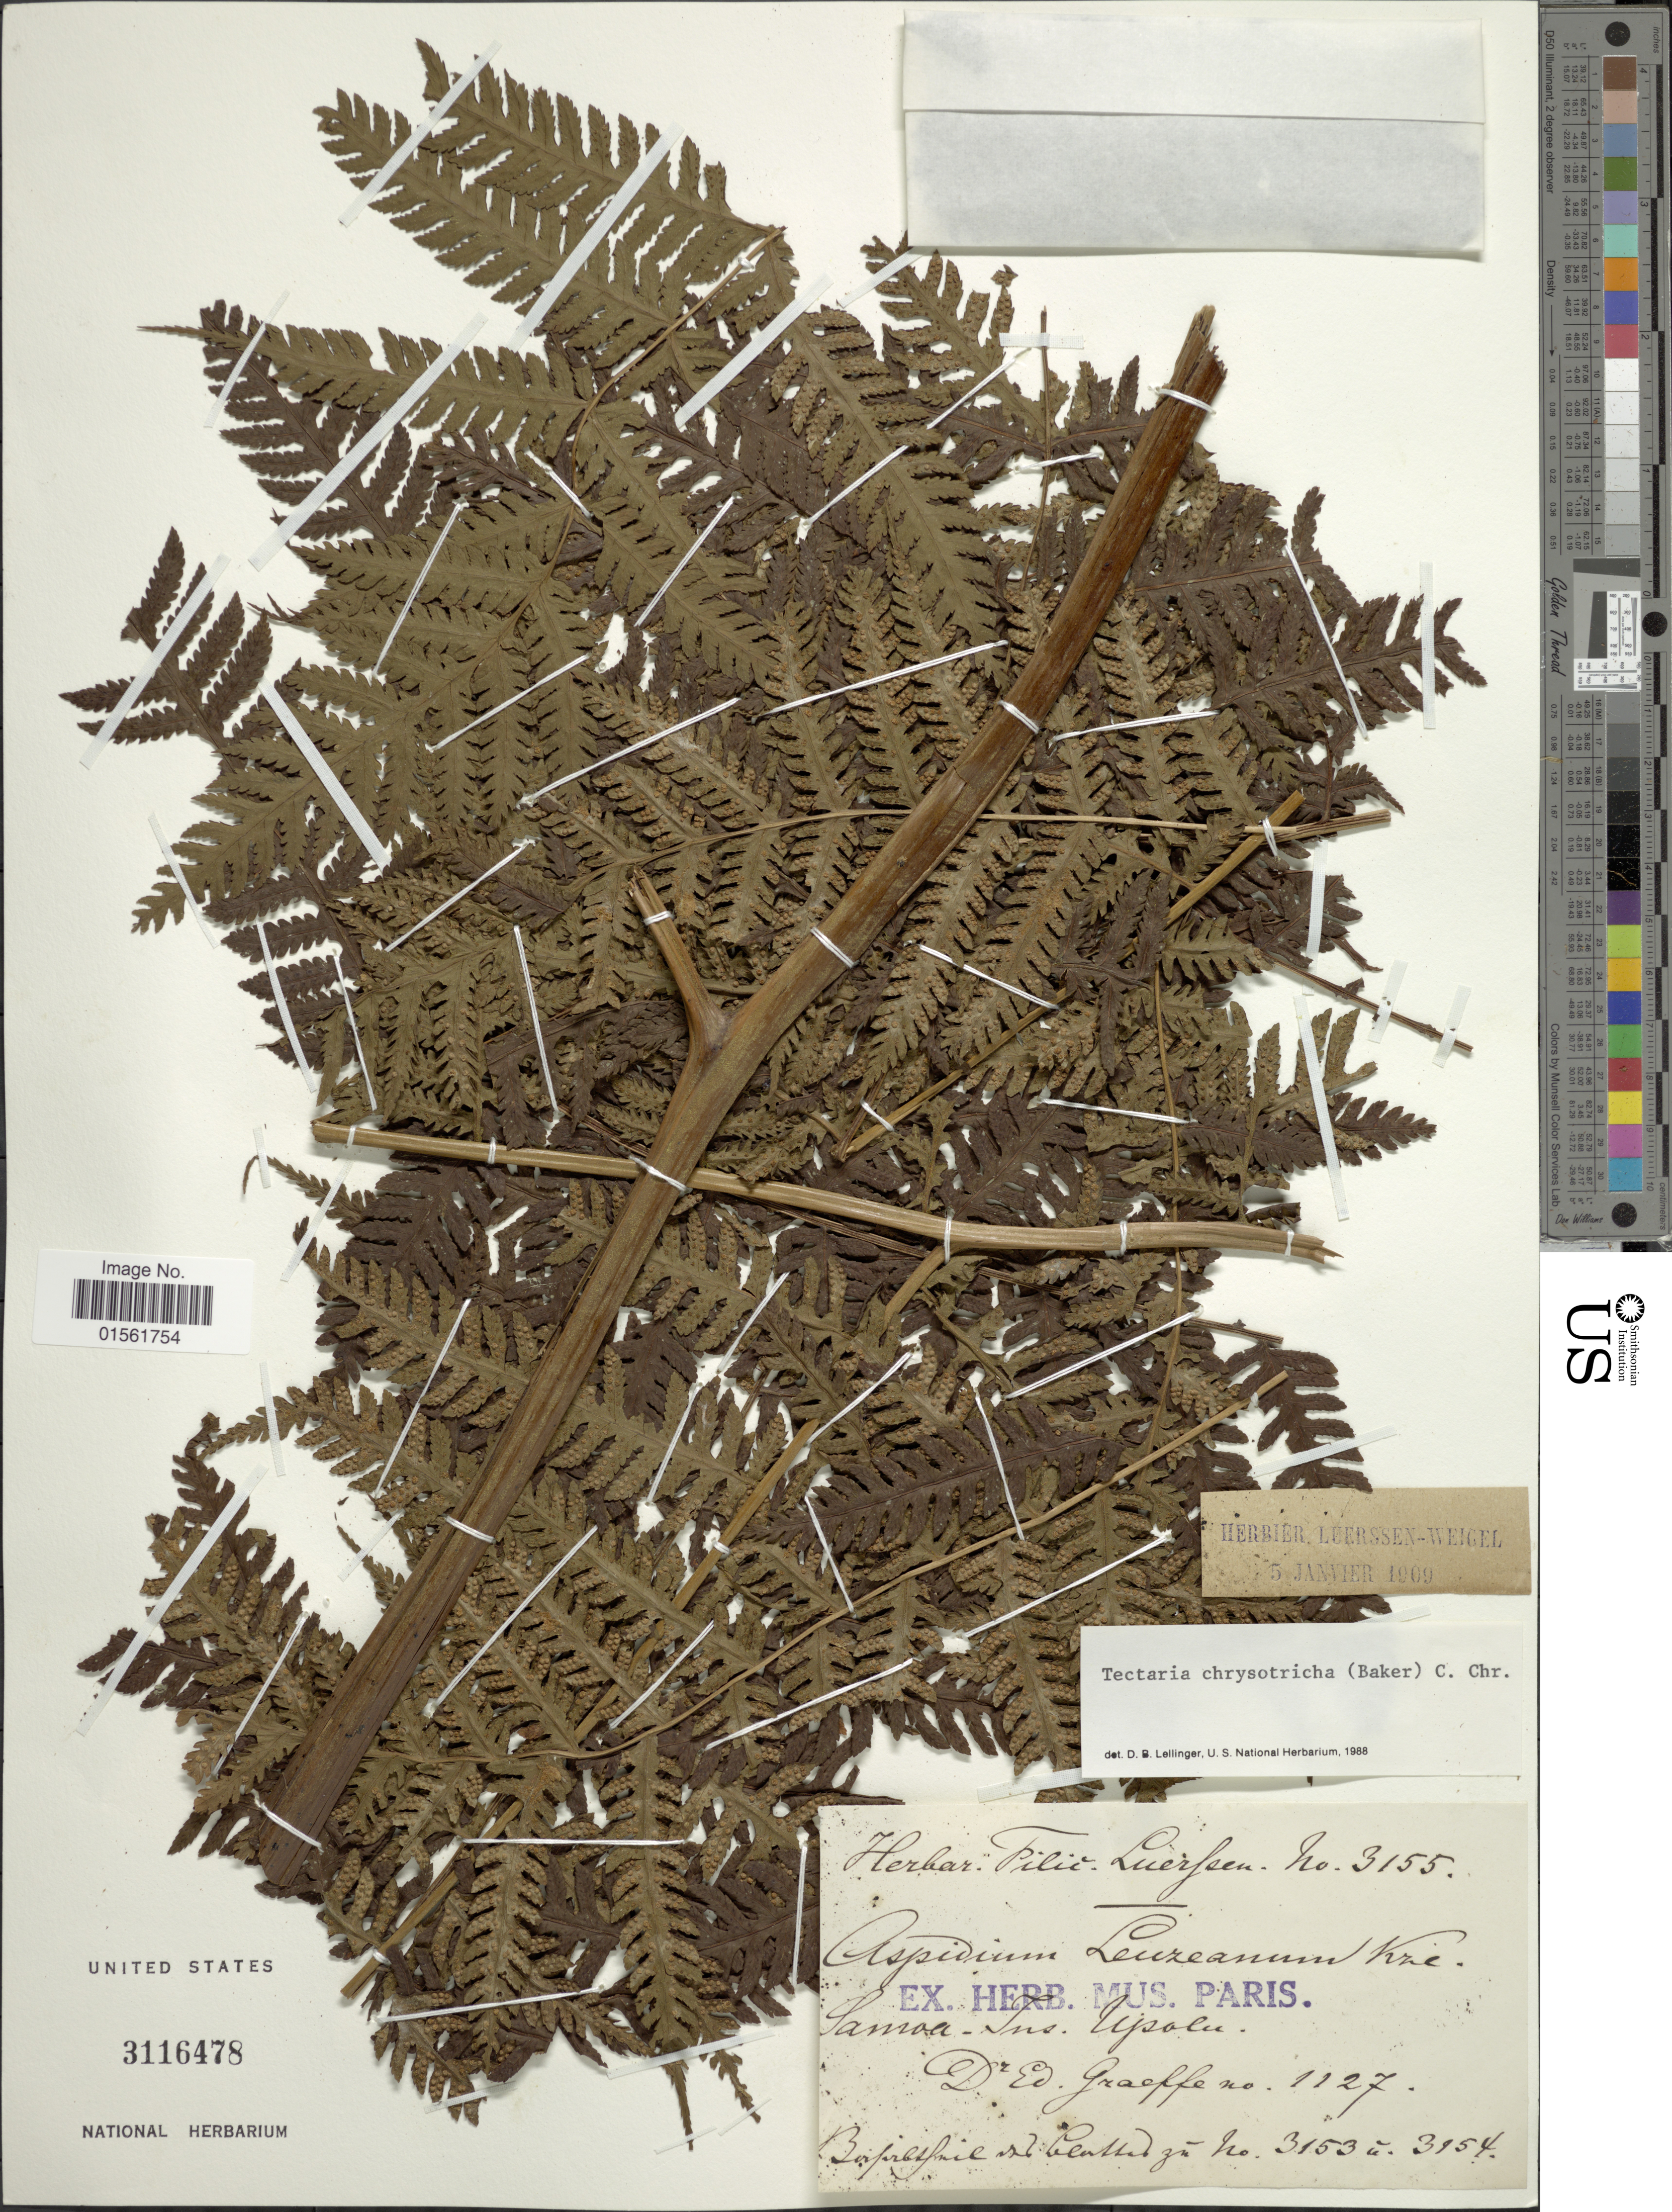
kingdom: Plantae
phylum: Tracheophyta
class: Polypodiopsida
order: Polypodiales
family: Dryopteridaceae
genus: Pleocnemia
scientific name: Pleocnemia cumingiana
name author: C. Presl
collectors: Graeffe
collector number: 1127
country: Samoa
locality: Samoa - Insel Upolu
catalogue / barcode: US 3116478